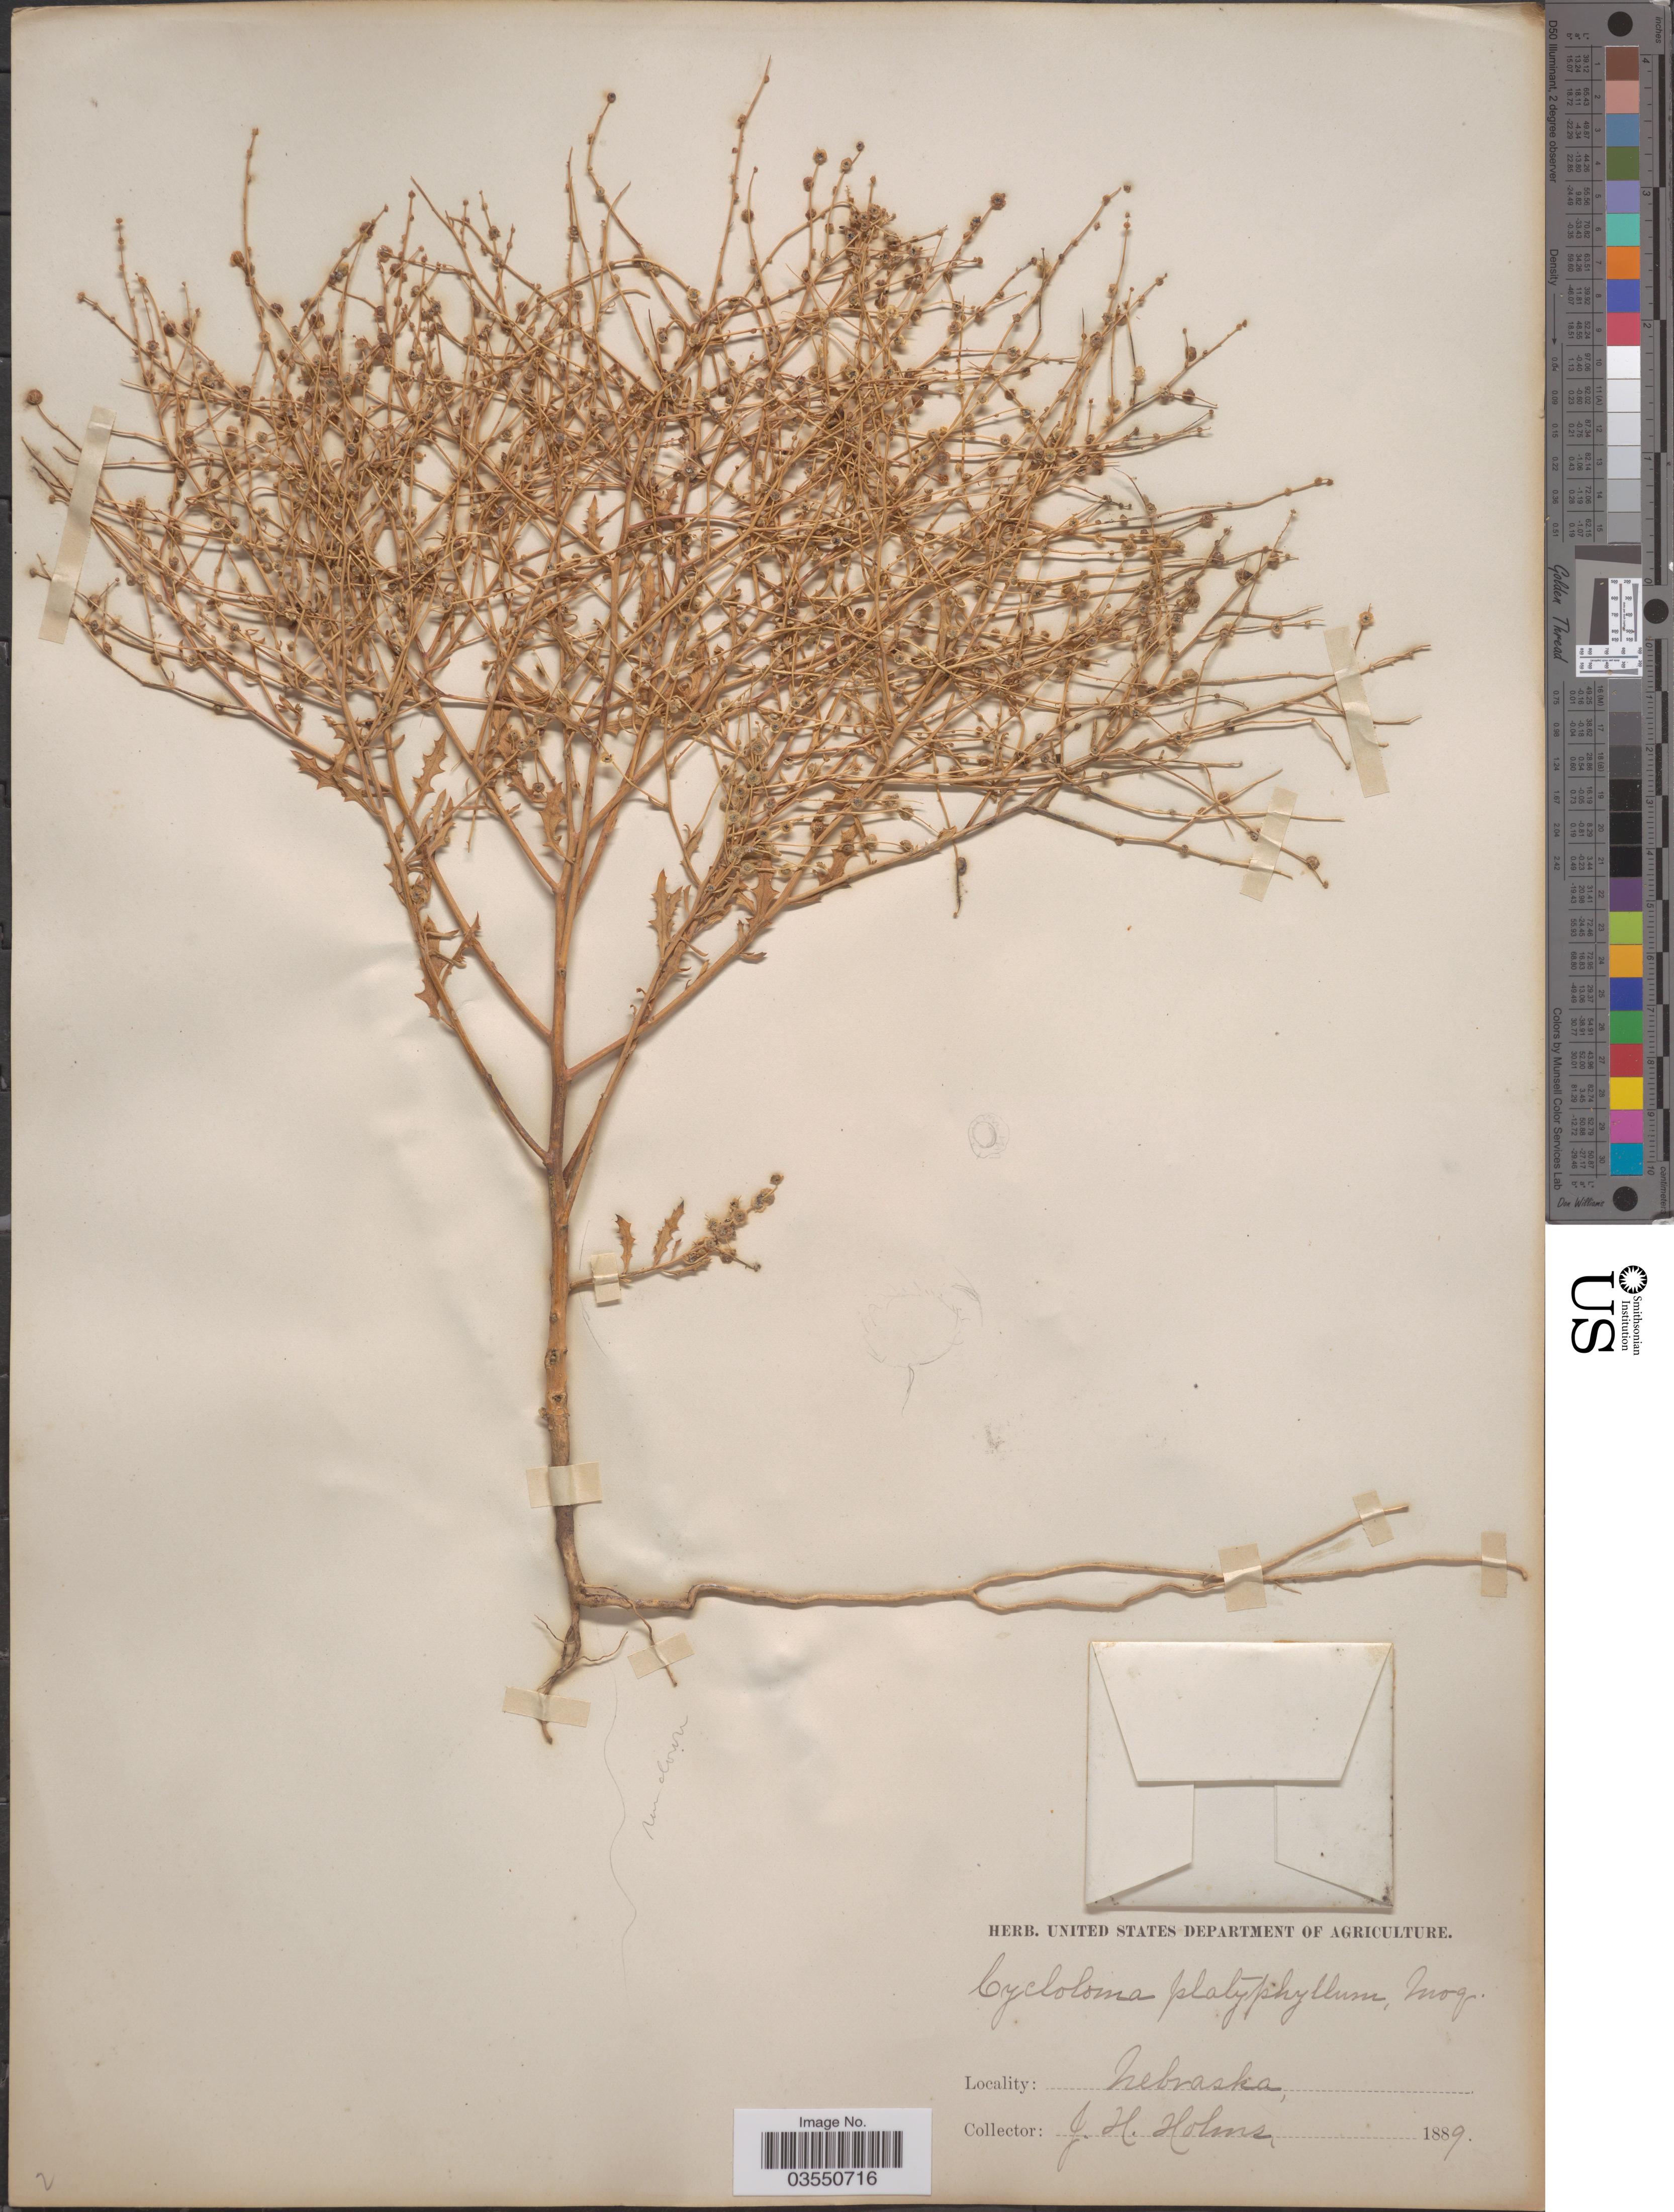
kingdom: Plantae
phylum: Tracheophyta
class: Magnoliopsida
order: Caryophyllales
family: Amaranthaceae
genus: Dysphania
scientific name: Dysphania atriplicifolia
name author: (Spreng.) G. Kadereit et al.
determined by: U.S. National Herbarium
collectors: J. H. Holms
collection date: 1889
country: United States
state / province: Nebraska